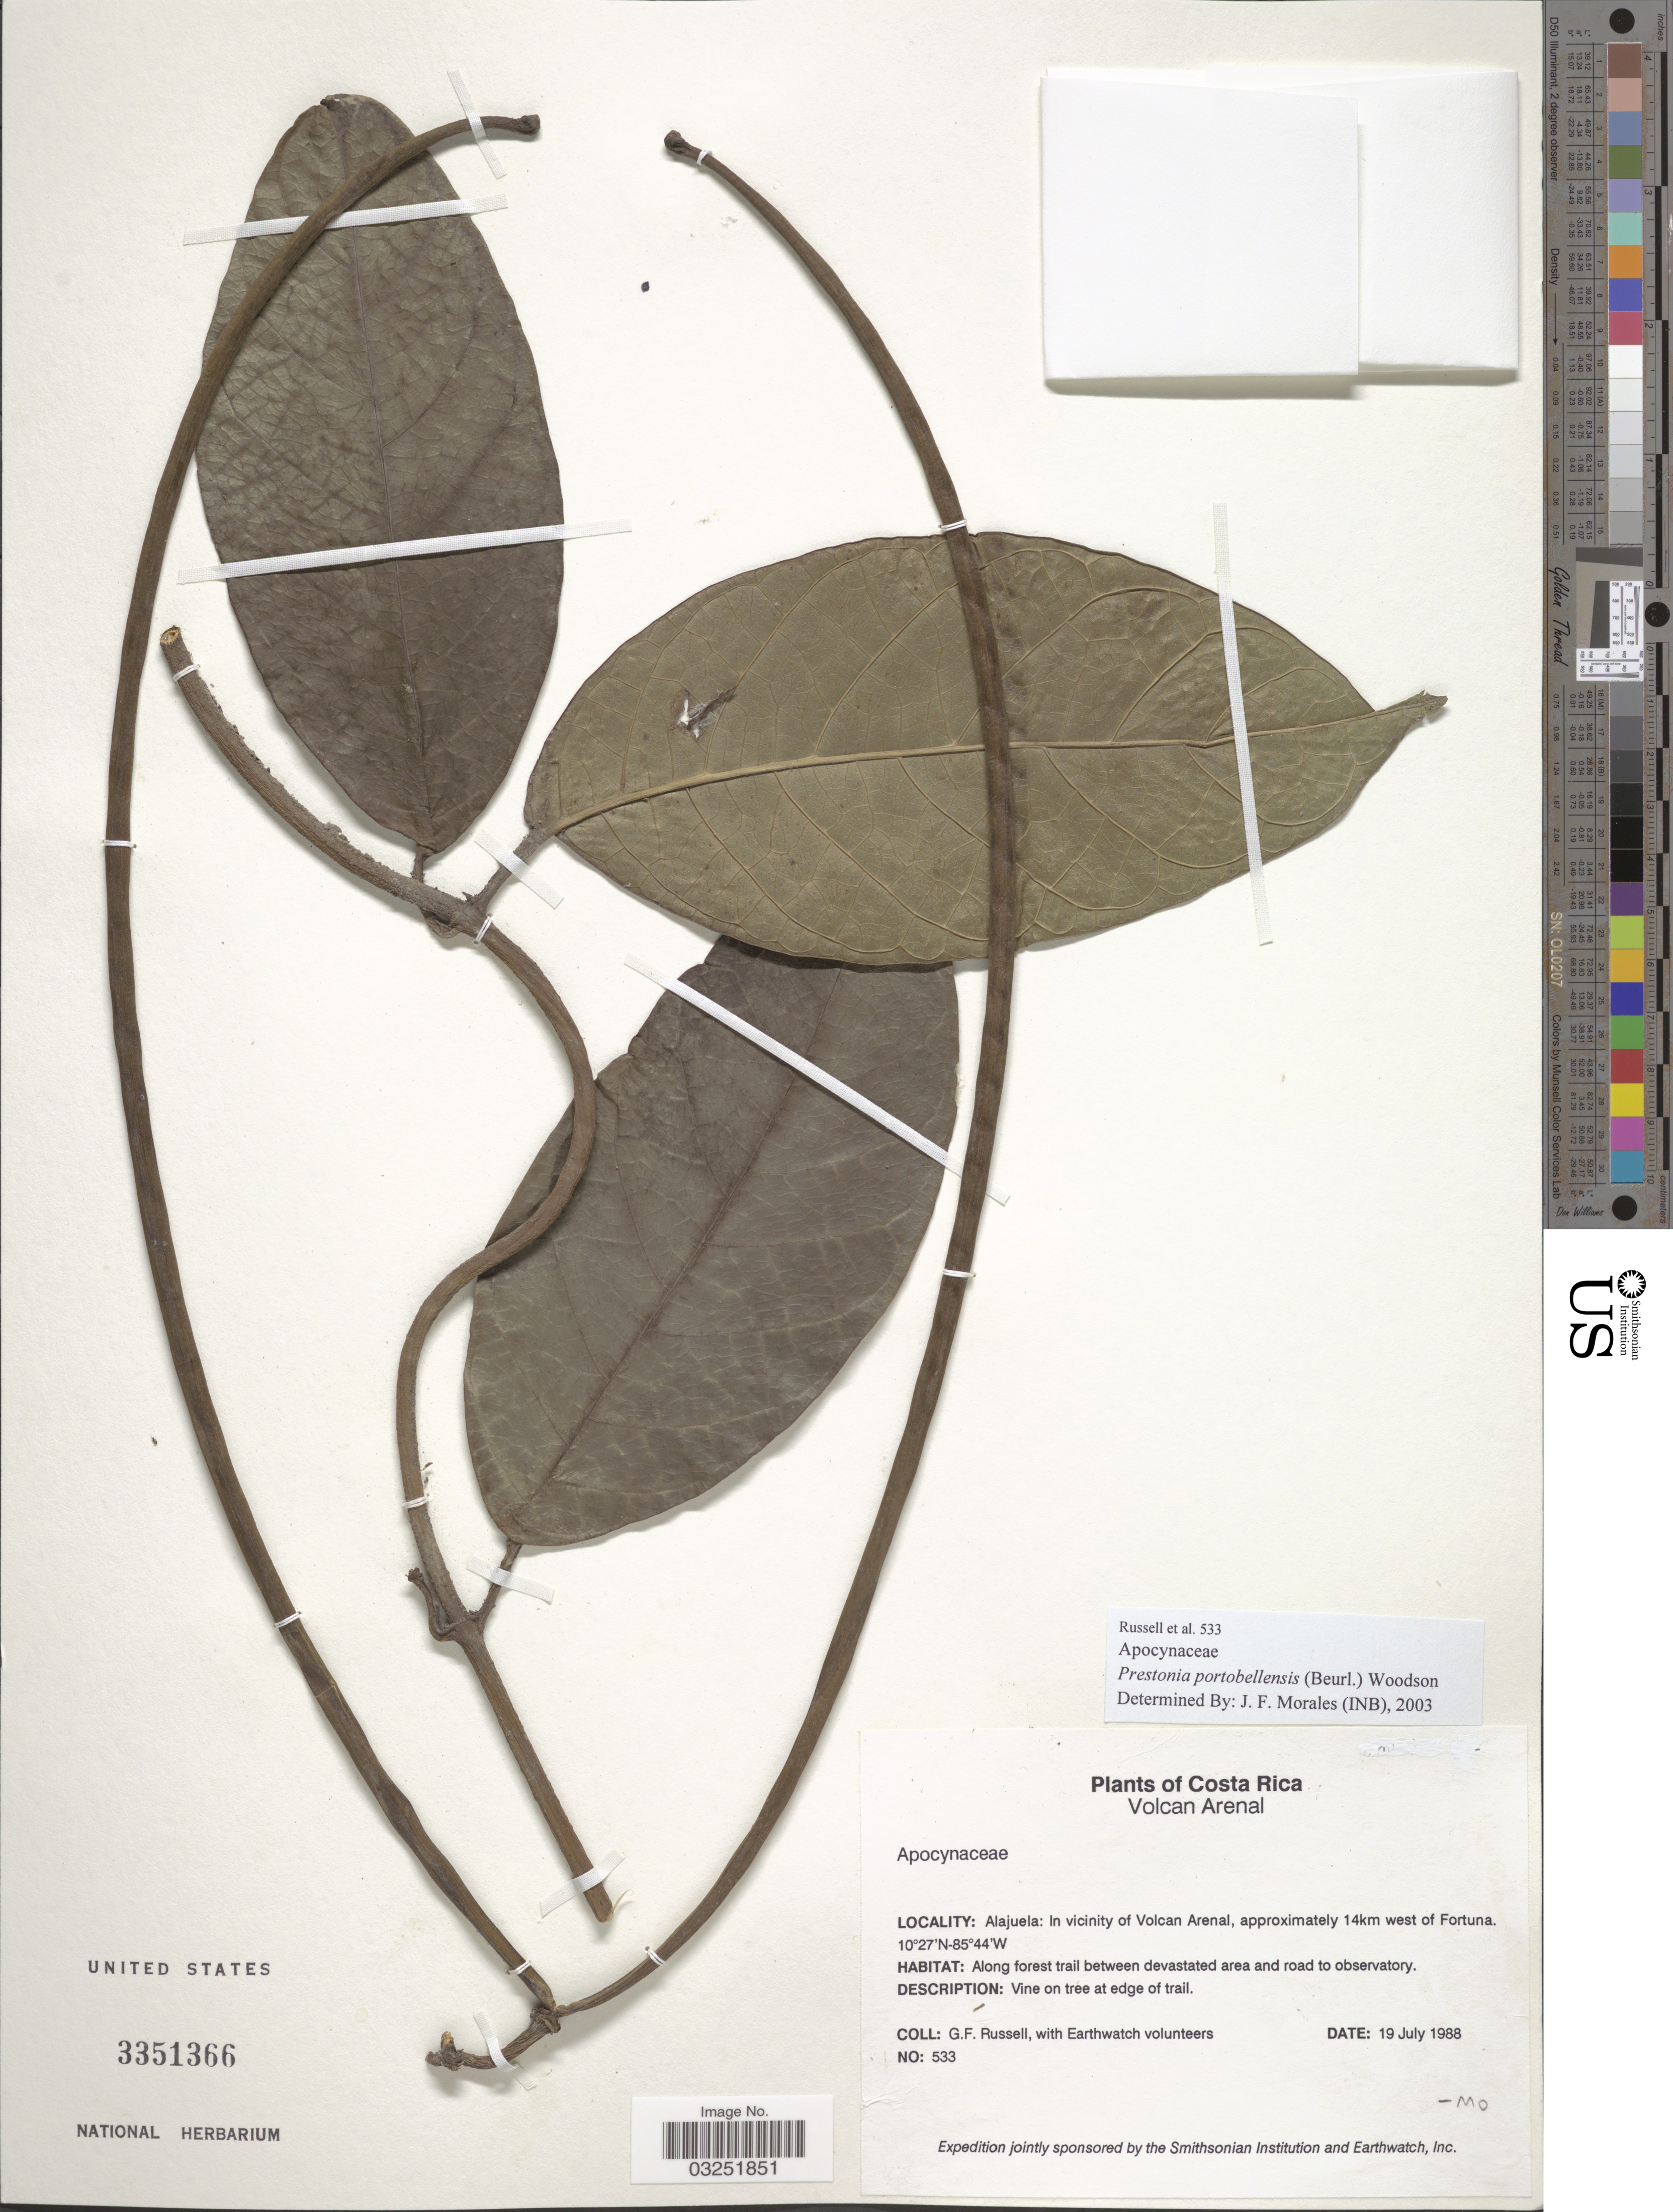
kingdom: Plantae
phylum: Tracheophyta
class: Magnoliopsida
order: Gentianales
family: Apocynaceae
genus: Prestonia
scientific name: Prestonia portobellensis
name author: (Beurl.) Woodson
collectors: G. Russell & Earthwatch Volunteers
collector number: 533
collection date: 1988-07-19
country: Costa Rica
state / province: Alajuela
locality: Volcan Arenal, In vicinity of Volcan Arenal, approximately 14km west of Fortuna.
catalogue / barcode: US 3351366